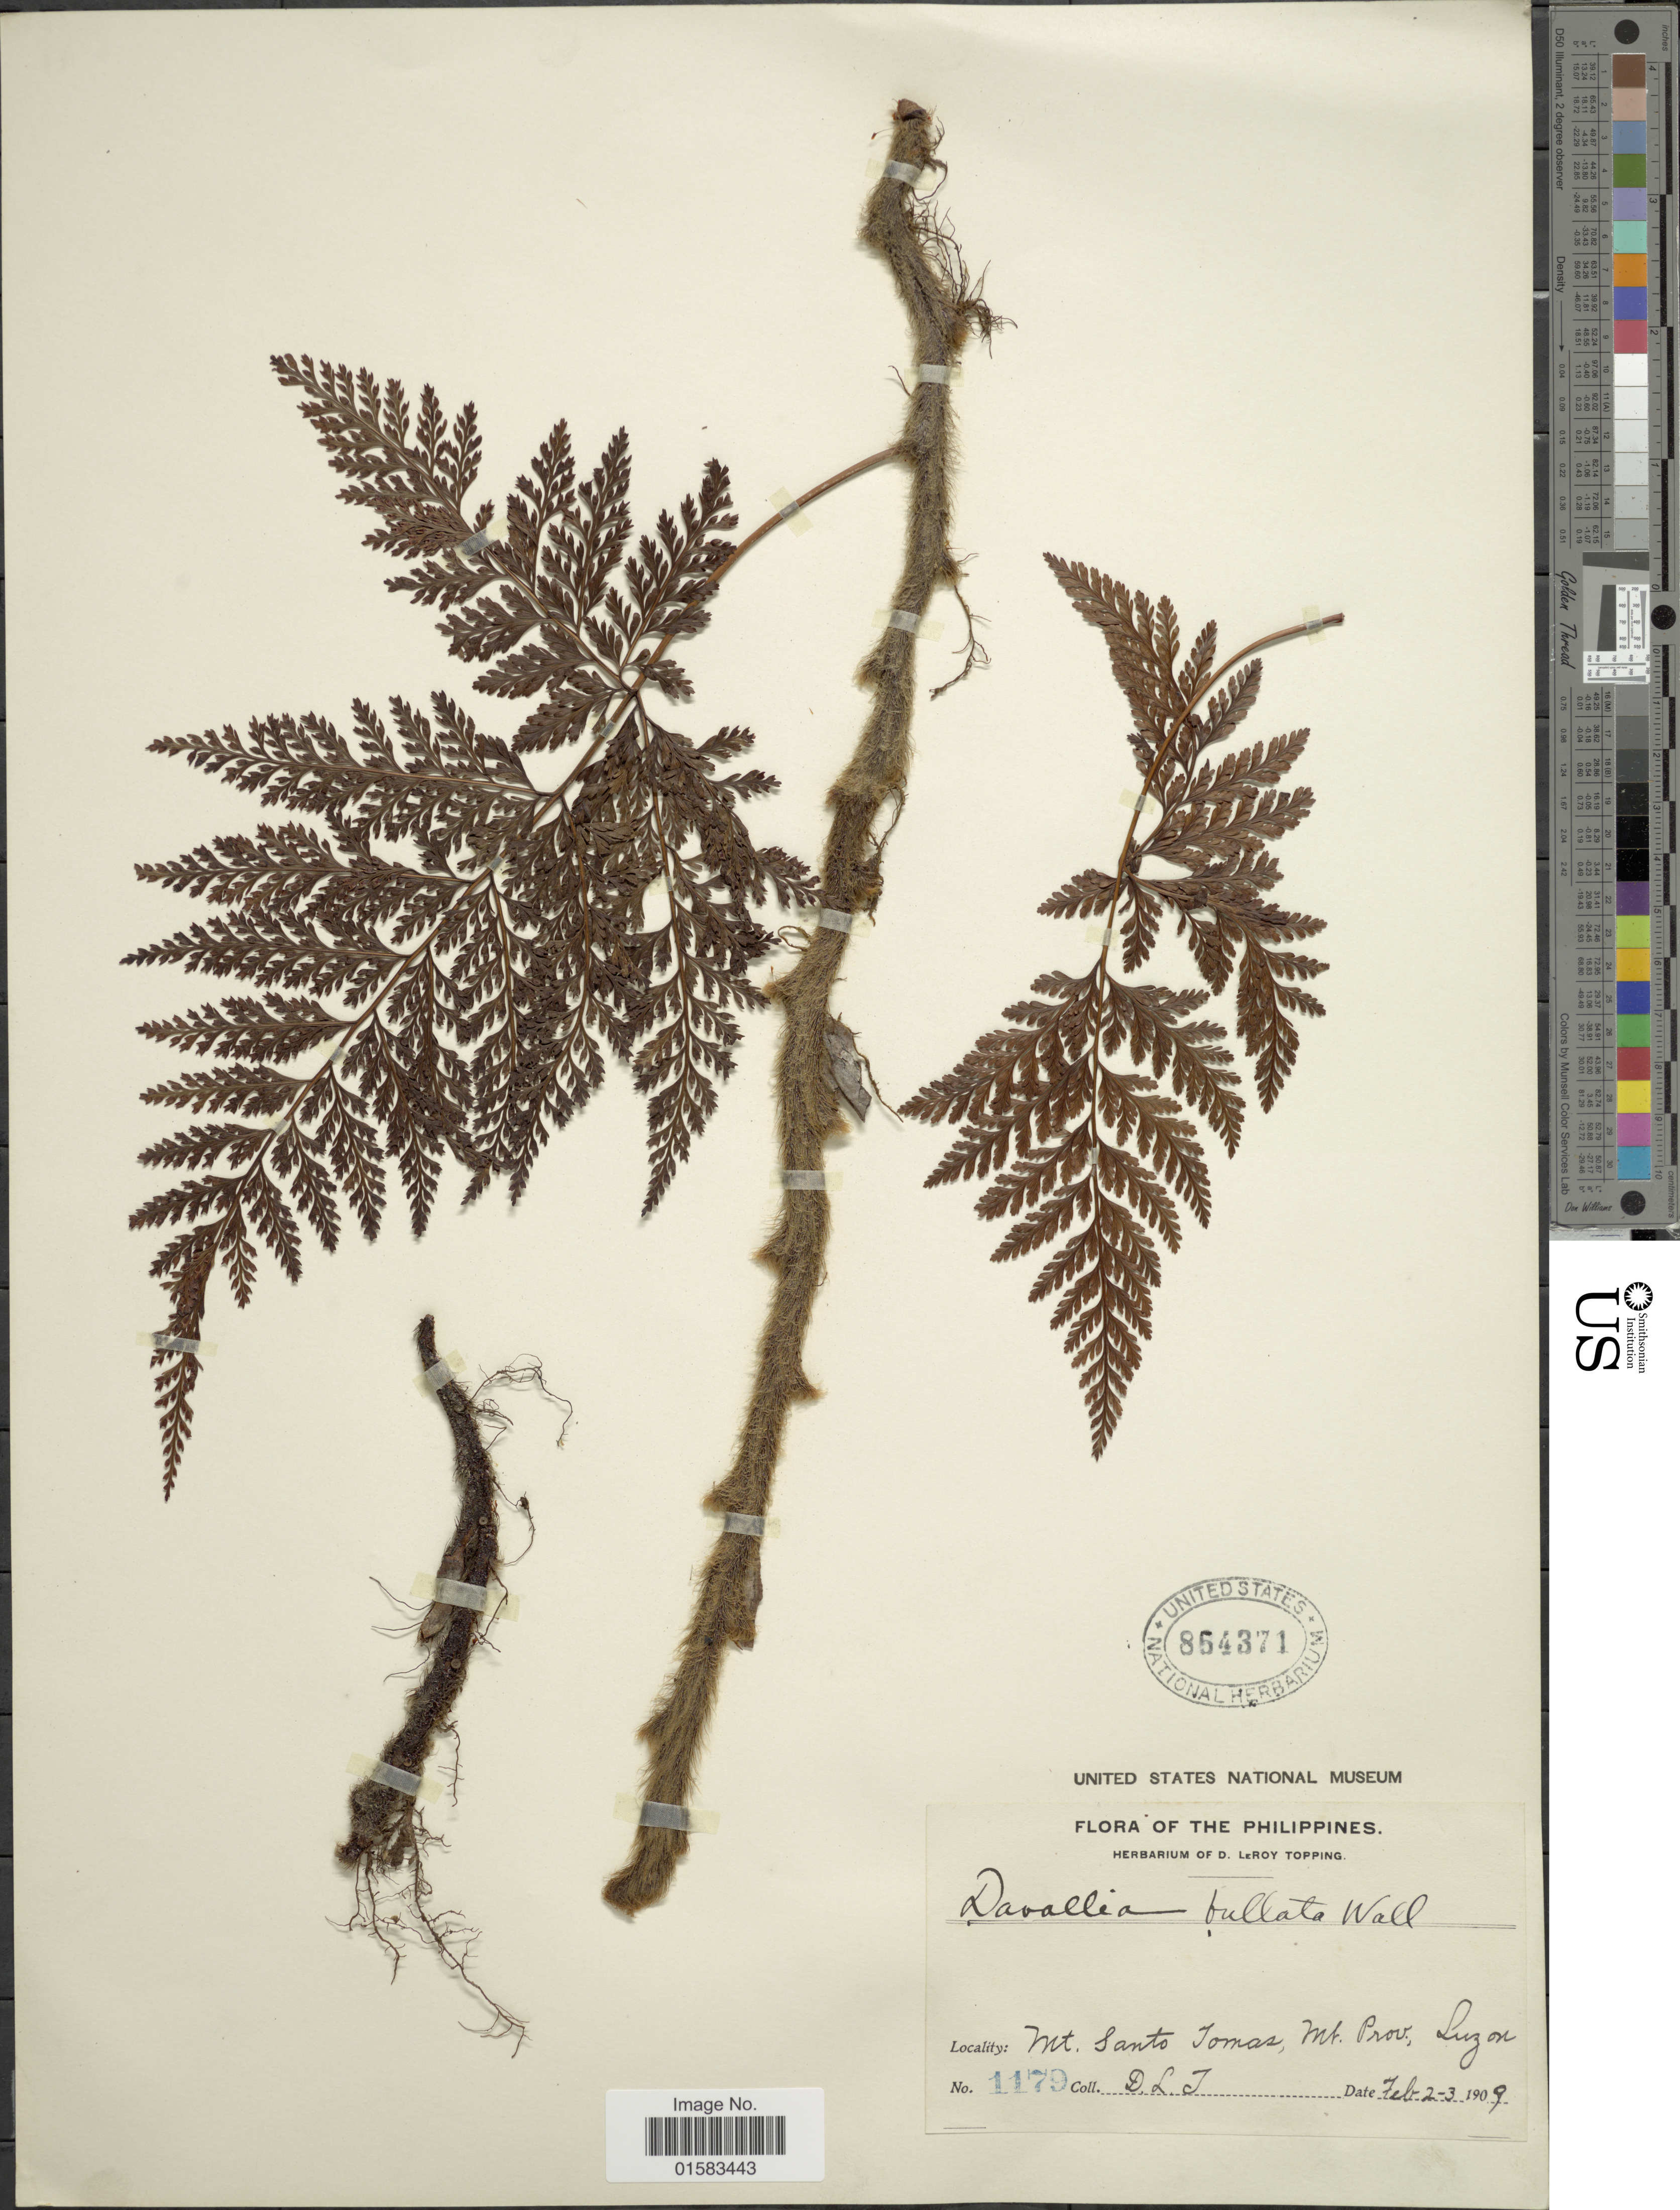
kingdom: Plantae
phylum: Tracheophyta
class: Polypodiopsida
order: Polypodiales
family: Davalliaceae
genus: Davallia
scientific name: Davallia trichomanoides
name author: Blume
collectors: D. L. Topping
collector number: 1179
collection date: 1909-02-02/1909-02-03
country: Philippines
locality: Mt. Santo Tomas, Mt. Prov., Luzon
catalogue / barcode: US 854371